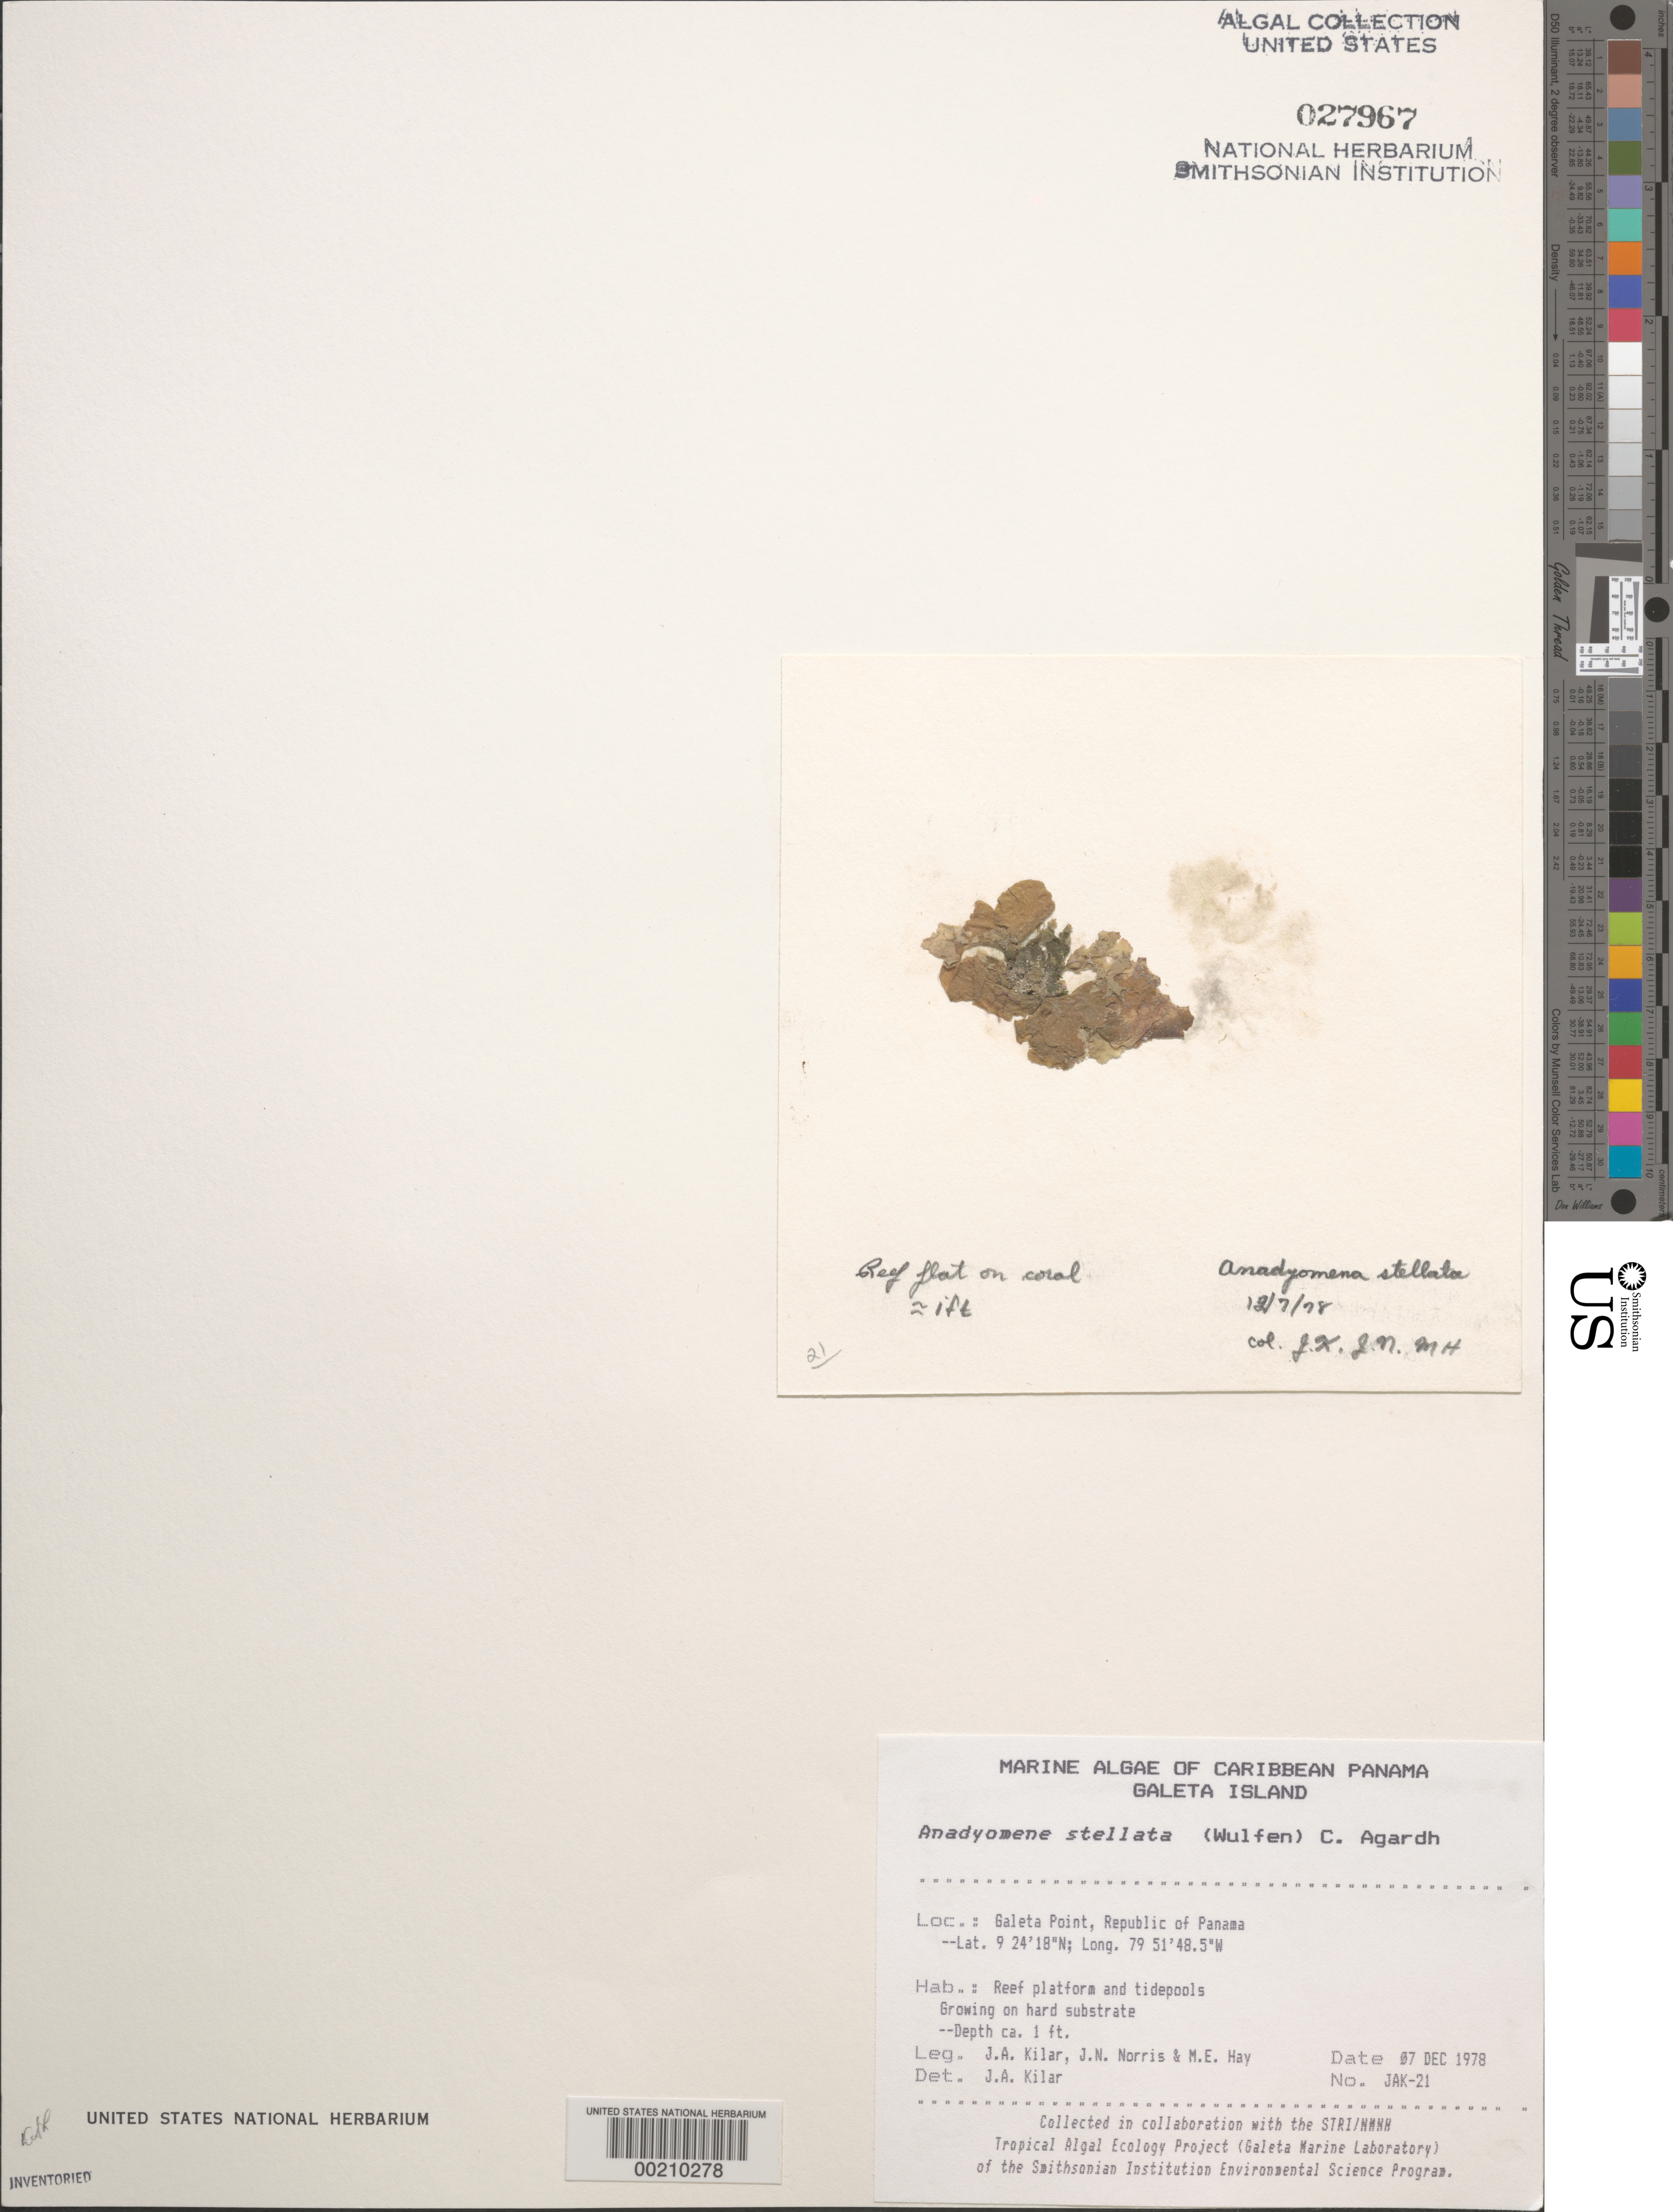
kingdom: Plantae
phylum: Chlorophyta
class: Ulvophyceae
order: Cladophorales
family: Anadyomenaceae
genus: Anadyomene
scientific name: Anadyomene stellata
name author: (Wulfen) C. Agardh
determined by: Kilar, J. A.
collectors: J. A. Kilar, J. N. Norris & M. E. Hay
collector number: JAK-21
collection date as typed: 07 Dec 1978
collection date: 1978-12-07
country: Panama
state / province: Colón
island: Galeta Island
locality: Galeta Point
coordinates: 9 24' 18" N, 79 51' 48.5" W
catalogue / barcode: US 27967